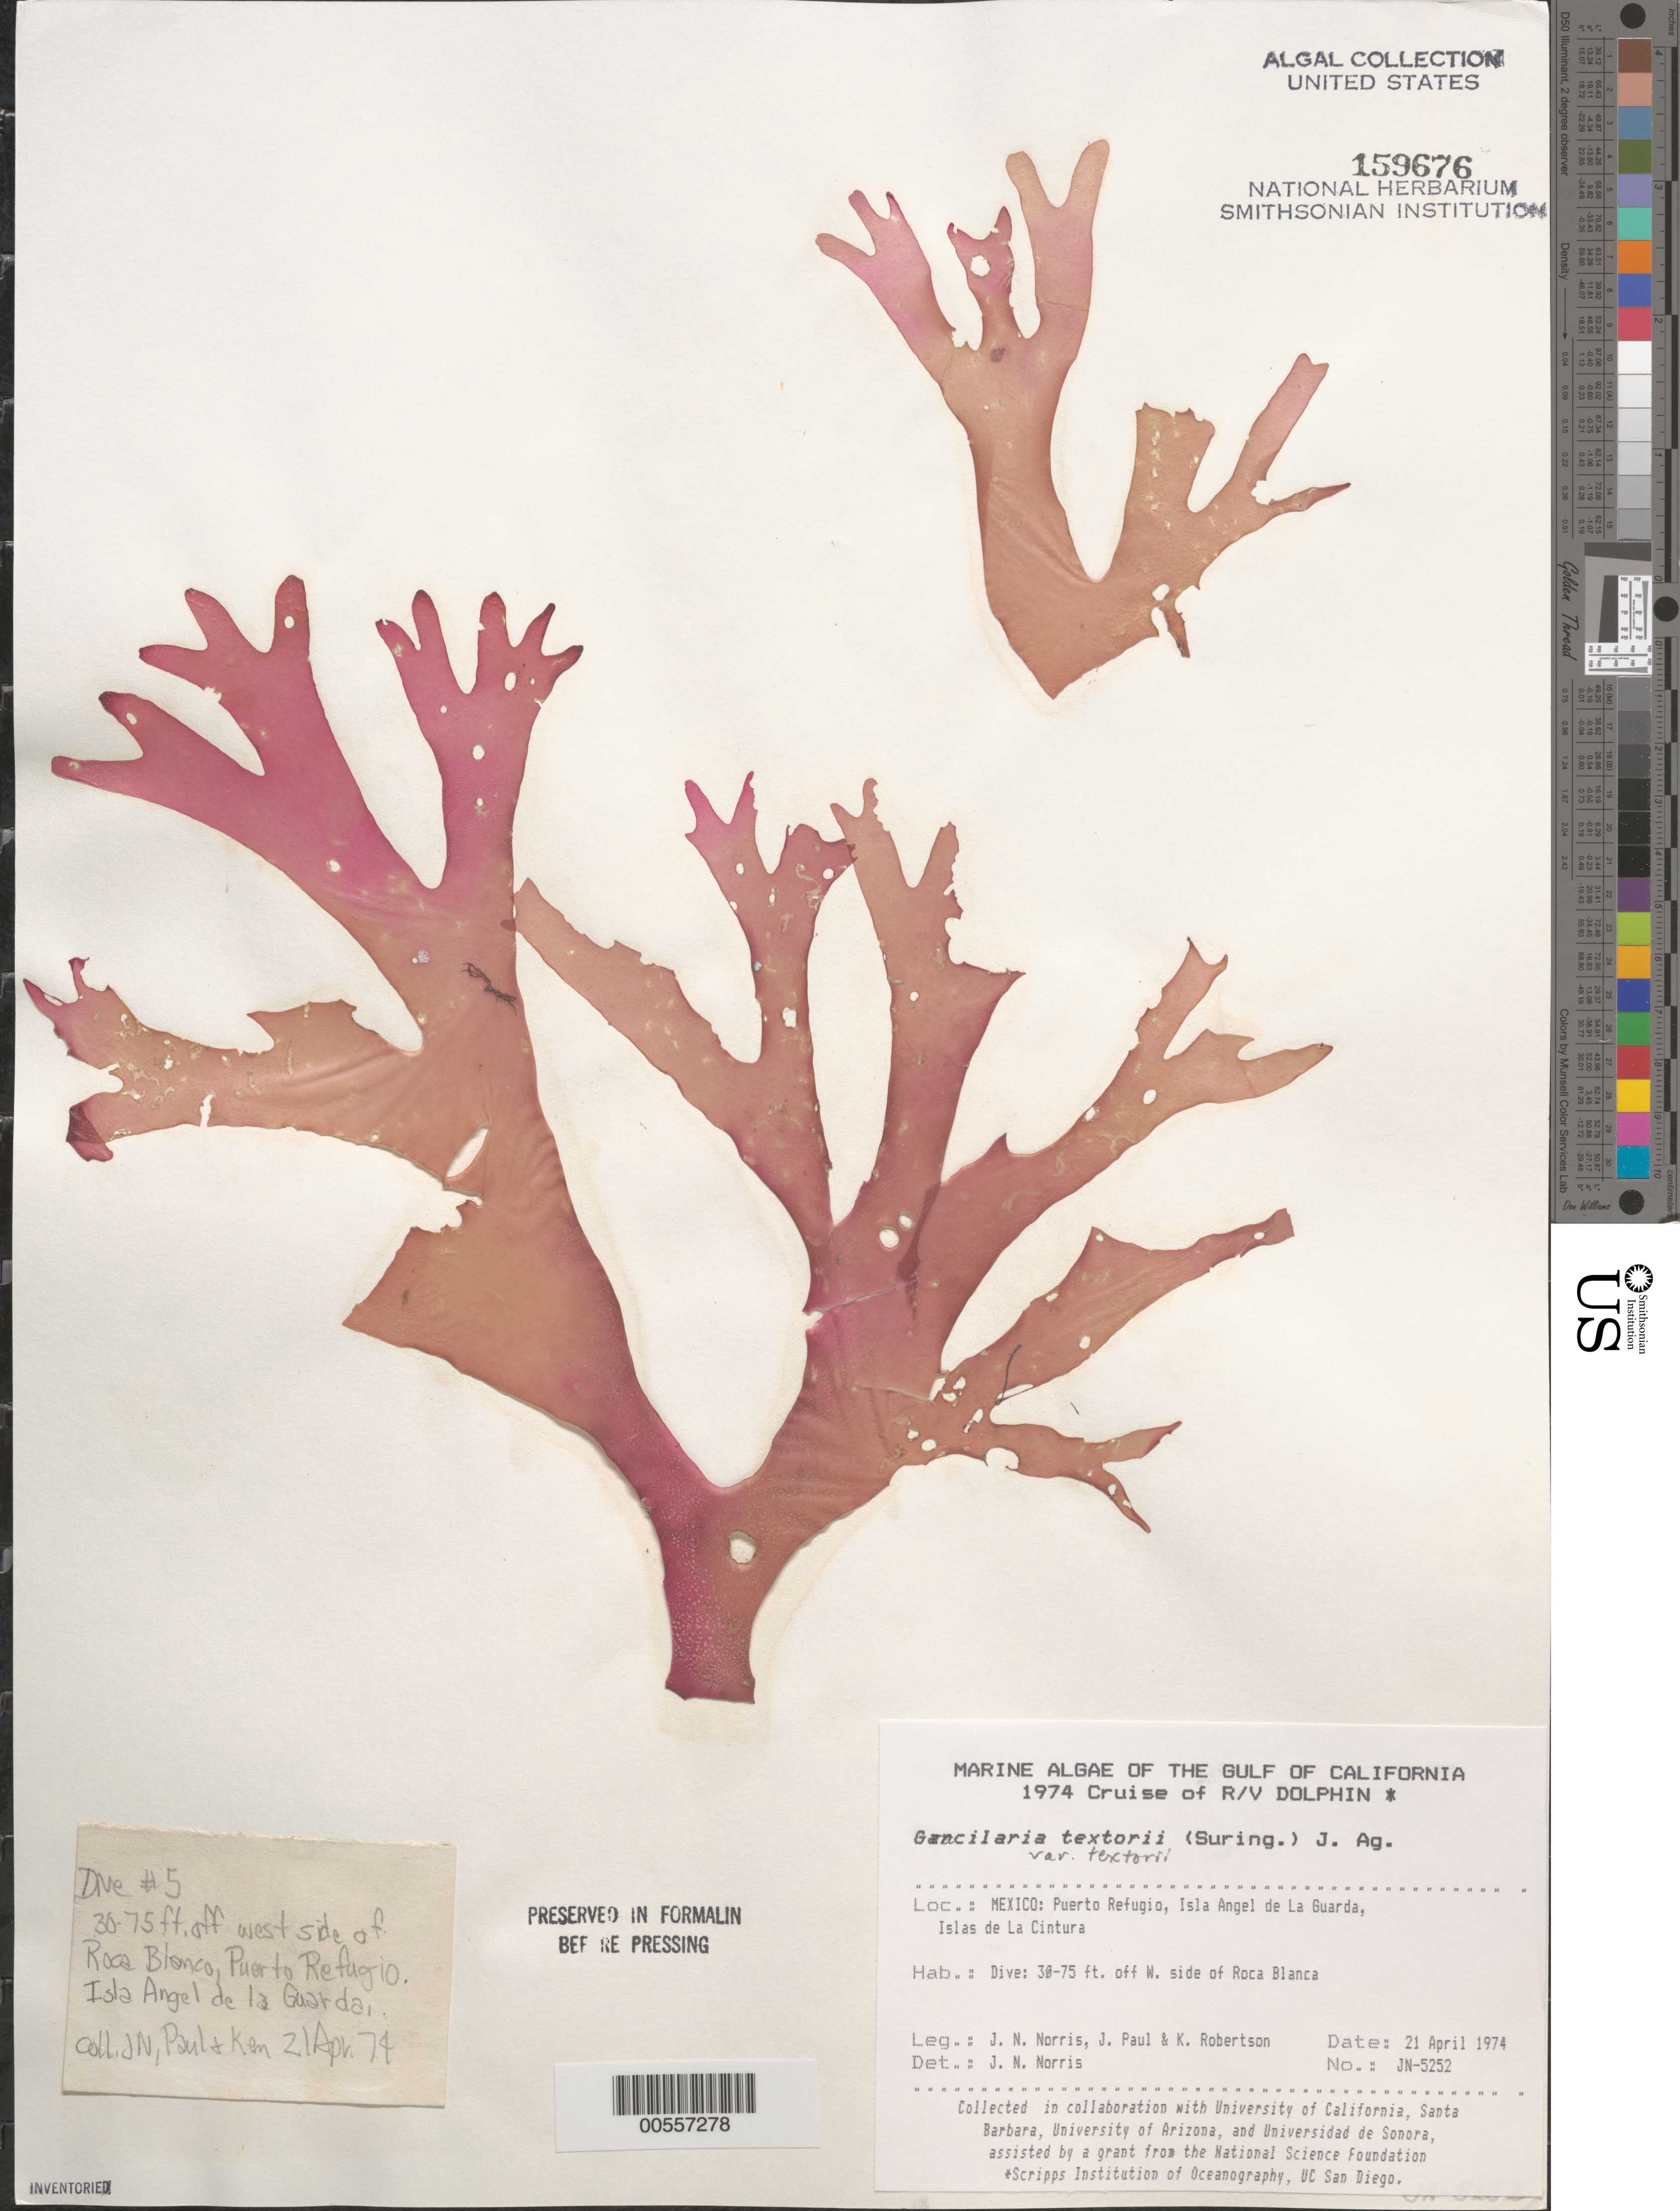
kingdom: Plantae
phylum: Rhodophyta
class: Florideophyceae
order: Gracilariales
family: Gracilariaceae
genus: Gracilaria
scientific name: Gracilaria textorii var. textorii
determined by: Norris, James N.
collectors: J. N. Norris, J. Paul & K. Robertson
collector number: JN-5252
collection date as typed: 21 Apr 1974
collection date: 1974-04-21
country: Mexico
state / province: Baja California Norte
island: Isla Angel de la Guarda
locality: Roca Blanca, Puerto Refugio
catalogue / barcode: US 159676